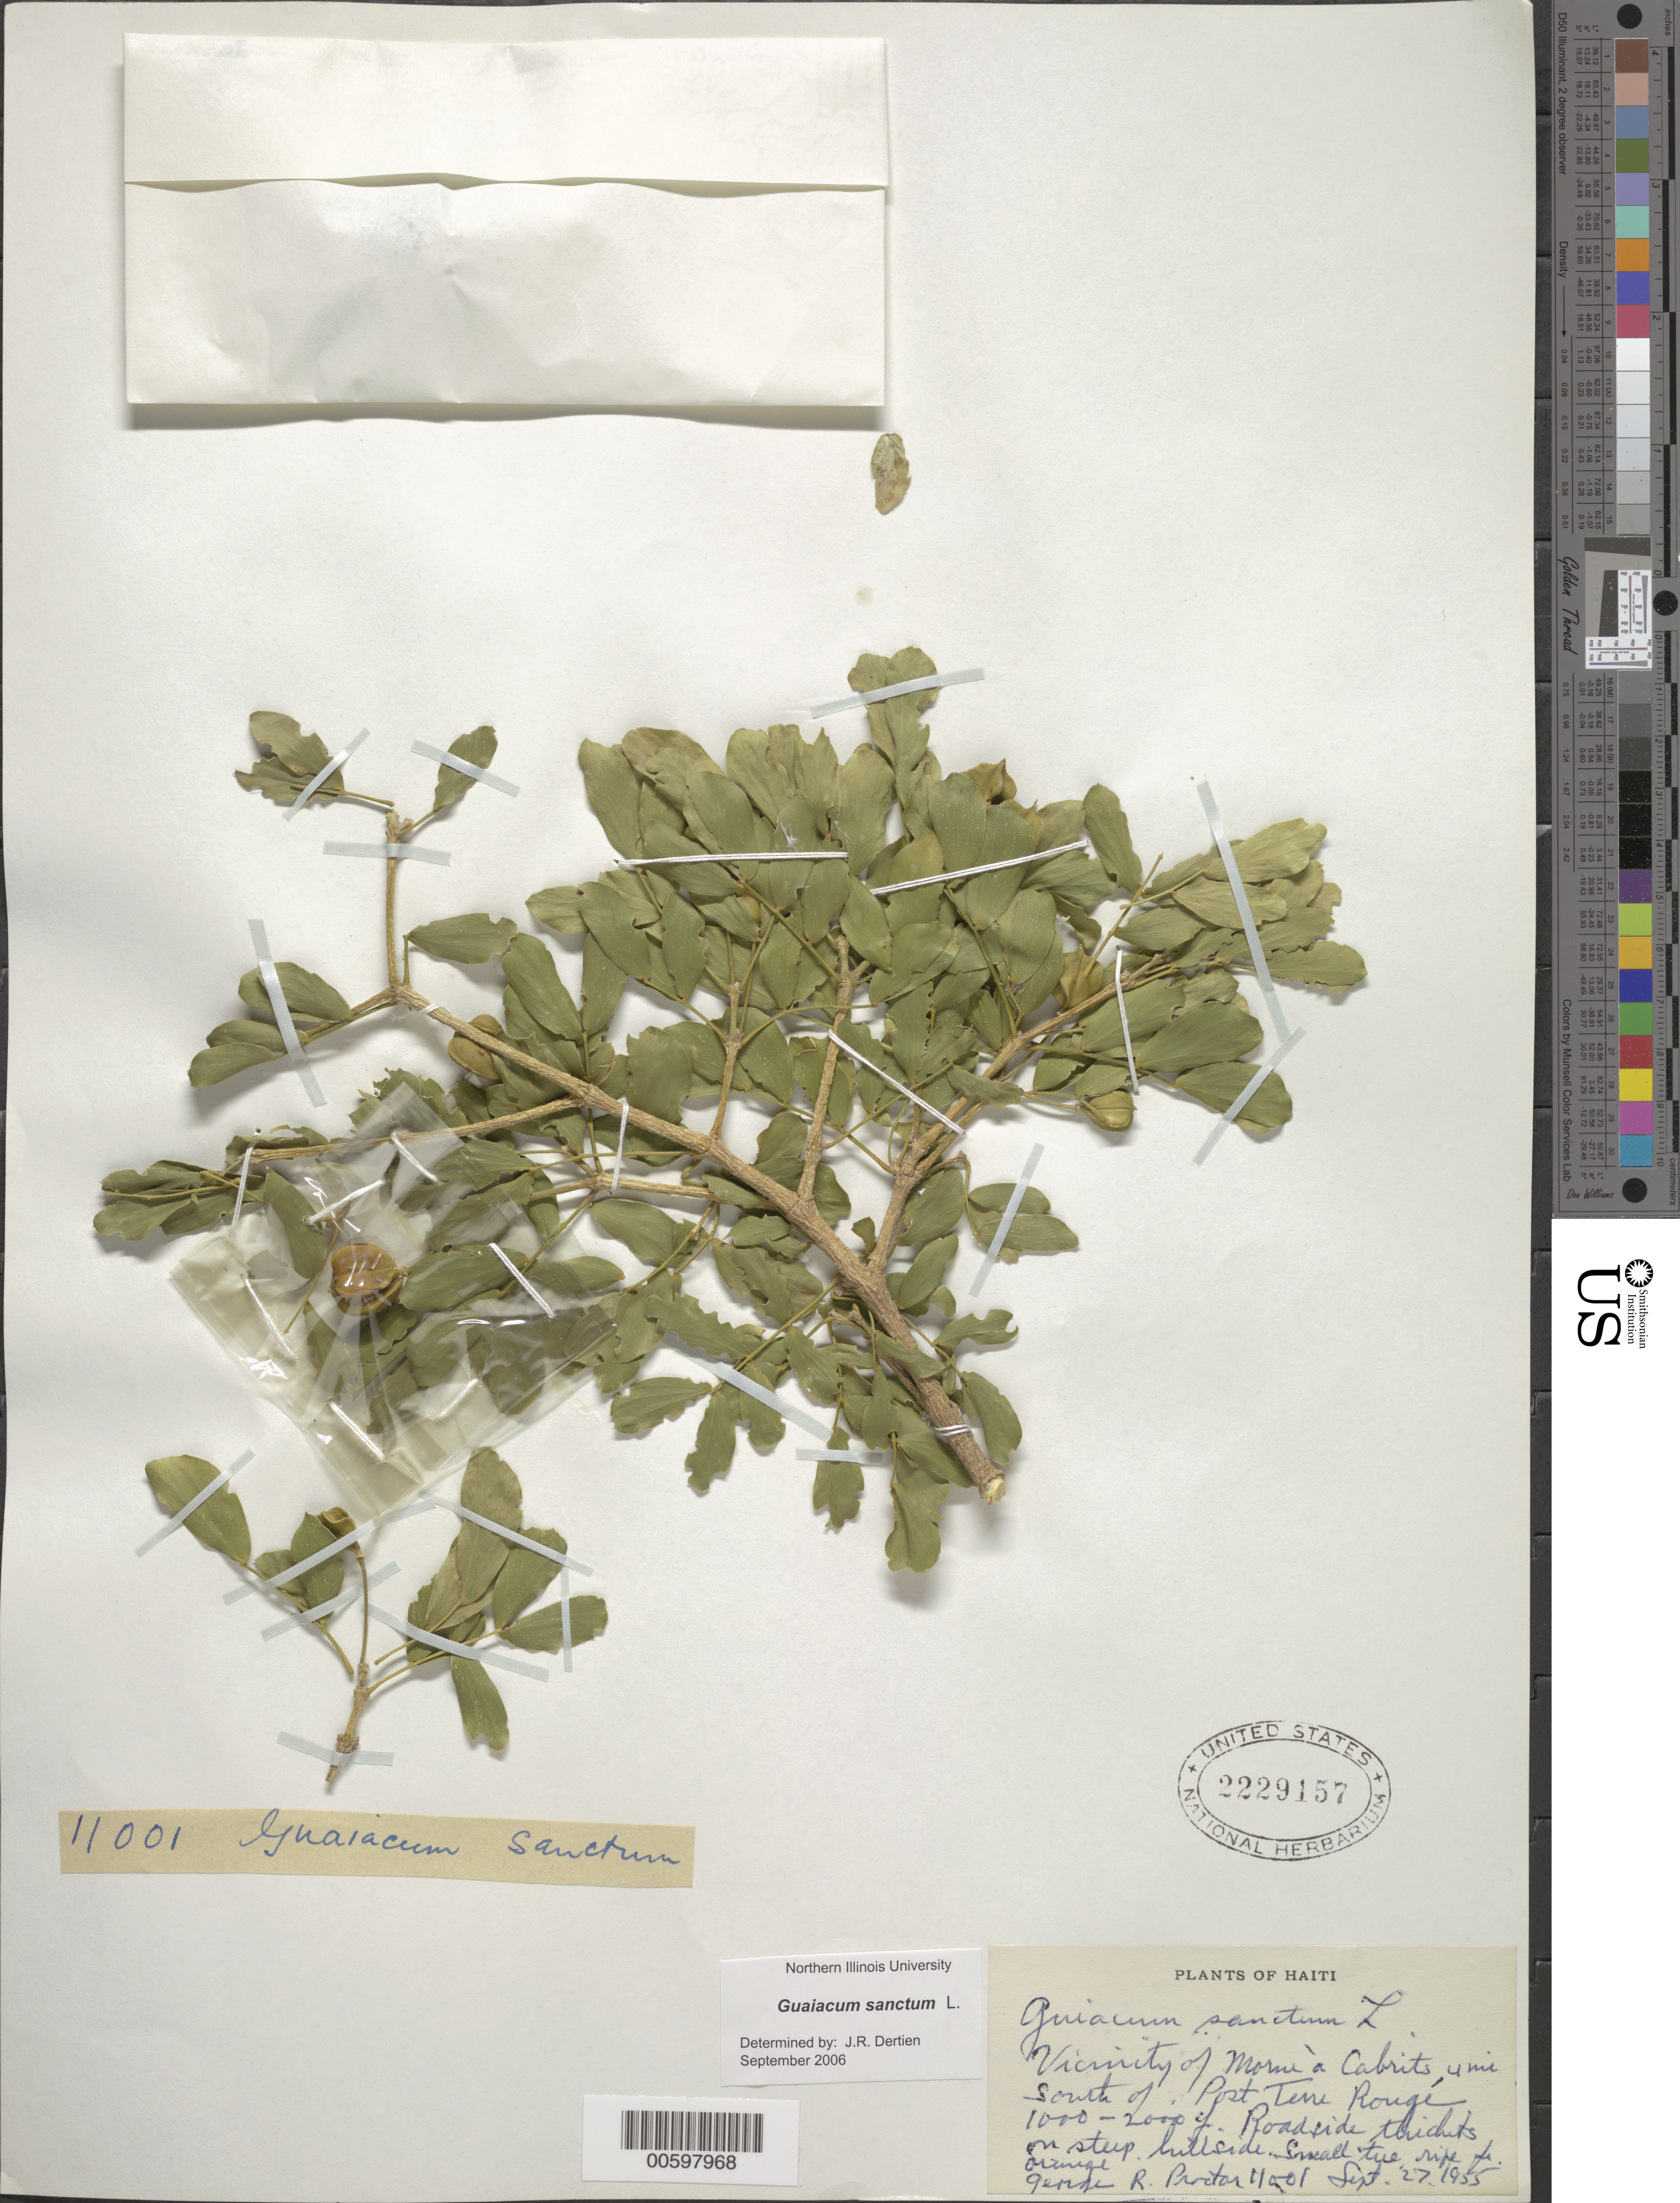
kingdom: Plantae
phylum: Tracheophyta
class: Magnoliopsida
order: Zygophyllales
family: Zygophyllaceae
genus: Guaiacum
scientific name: Guaiacum sanctum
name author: L.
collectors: G. R. Proctor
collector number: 11001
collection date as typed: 27 Sep 1955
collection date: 1955-09-27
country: Haiti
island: Hispaniola Island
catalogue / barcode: US 2229157